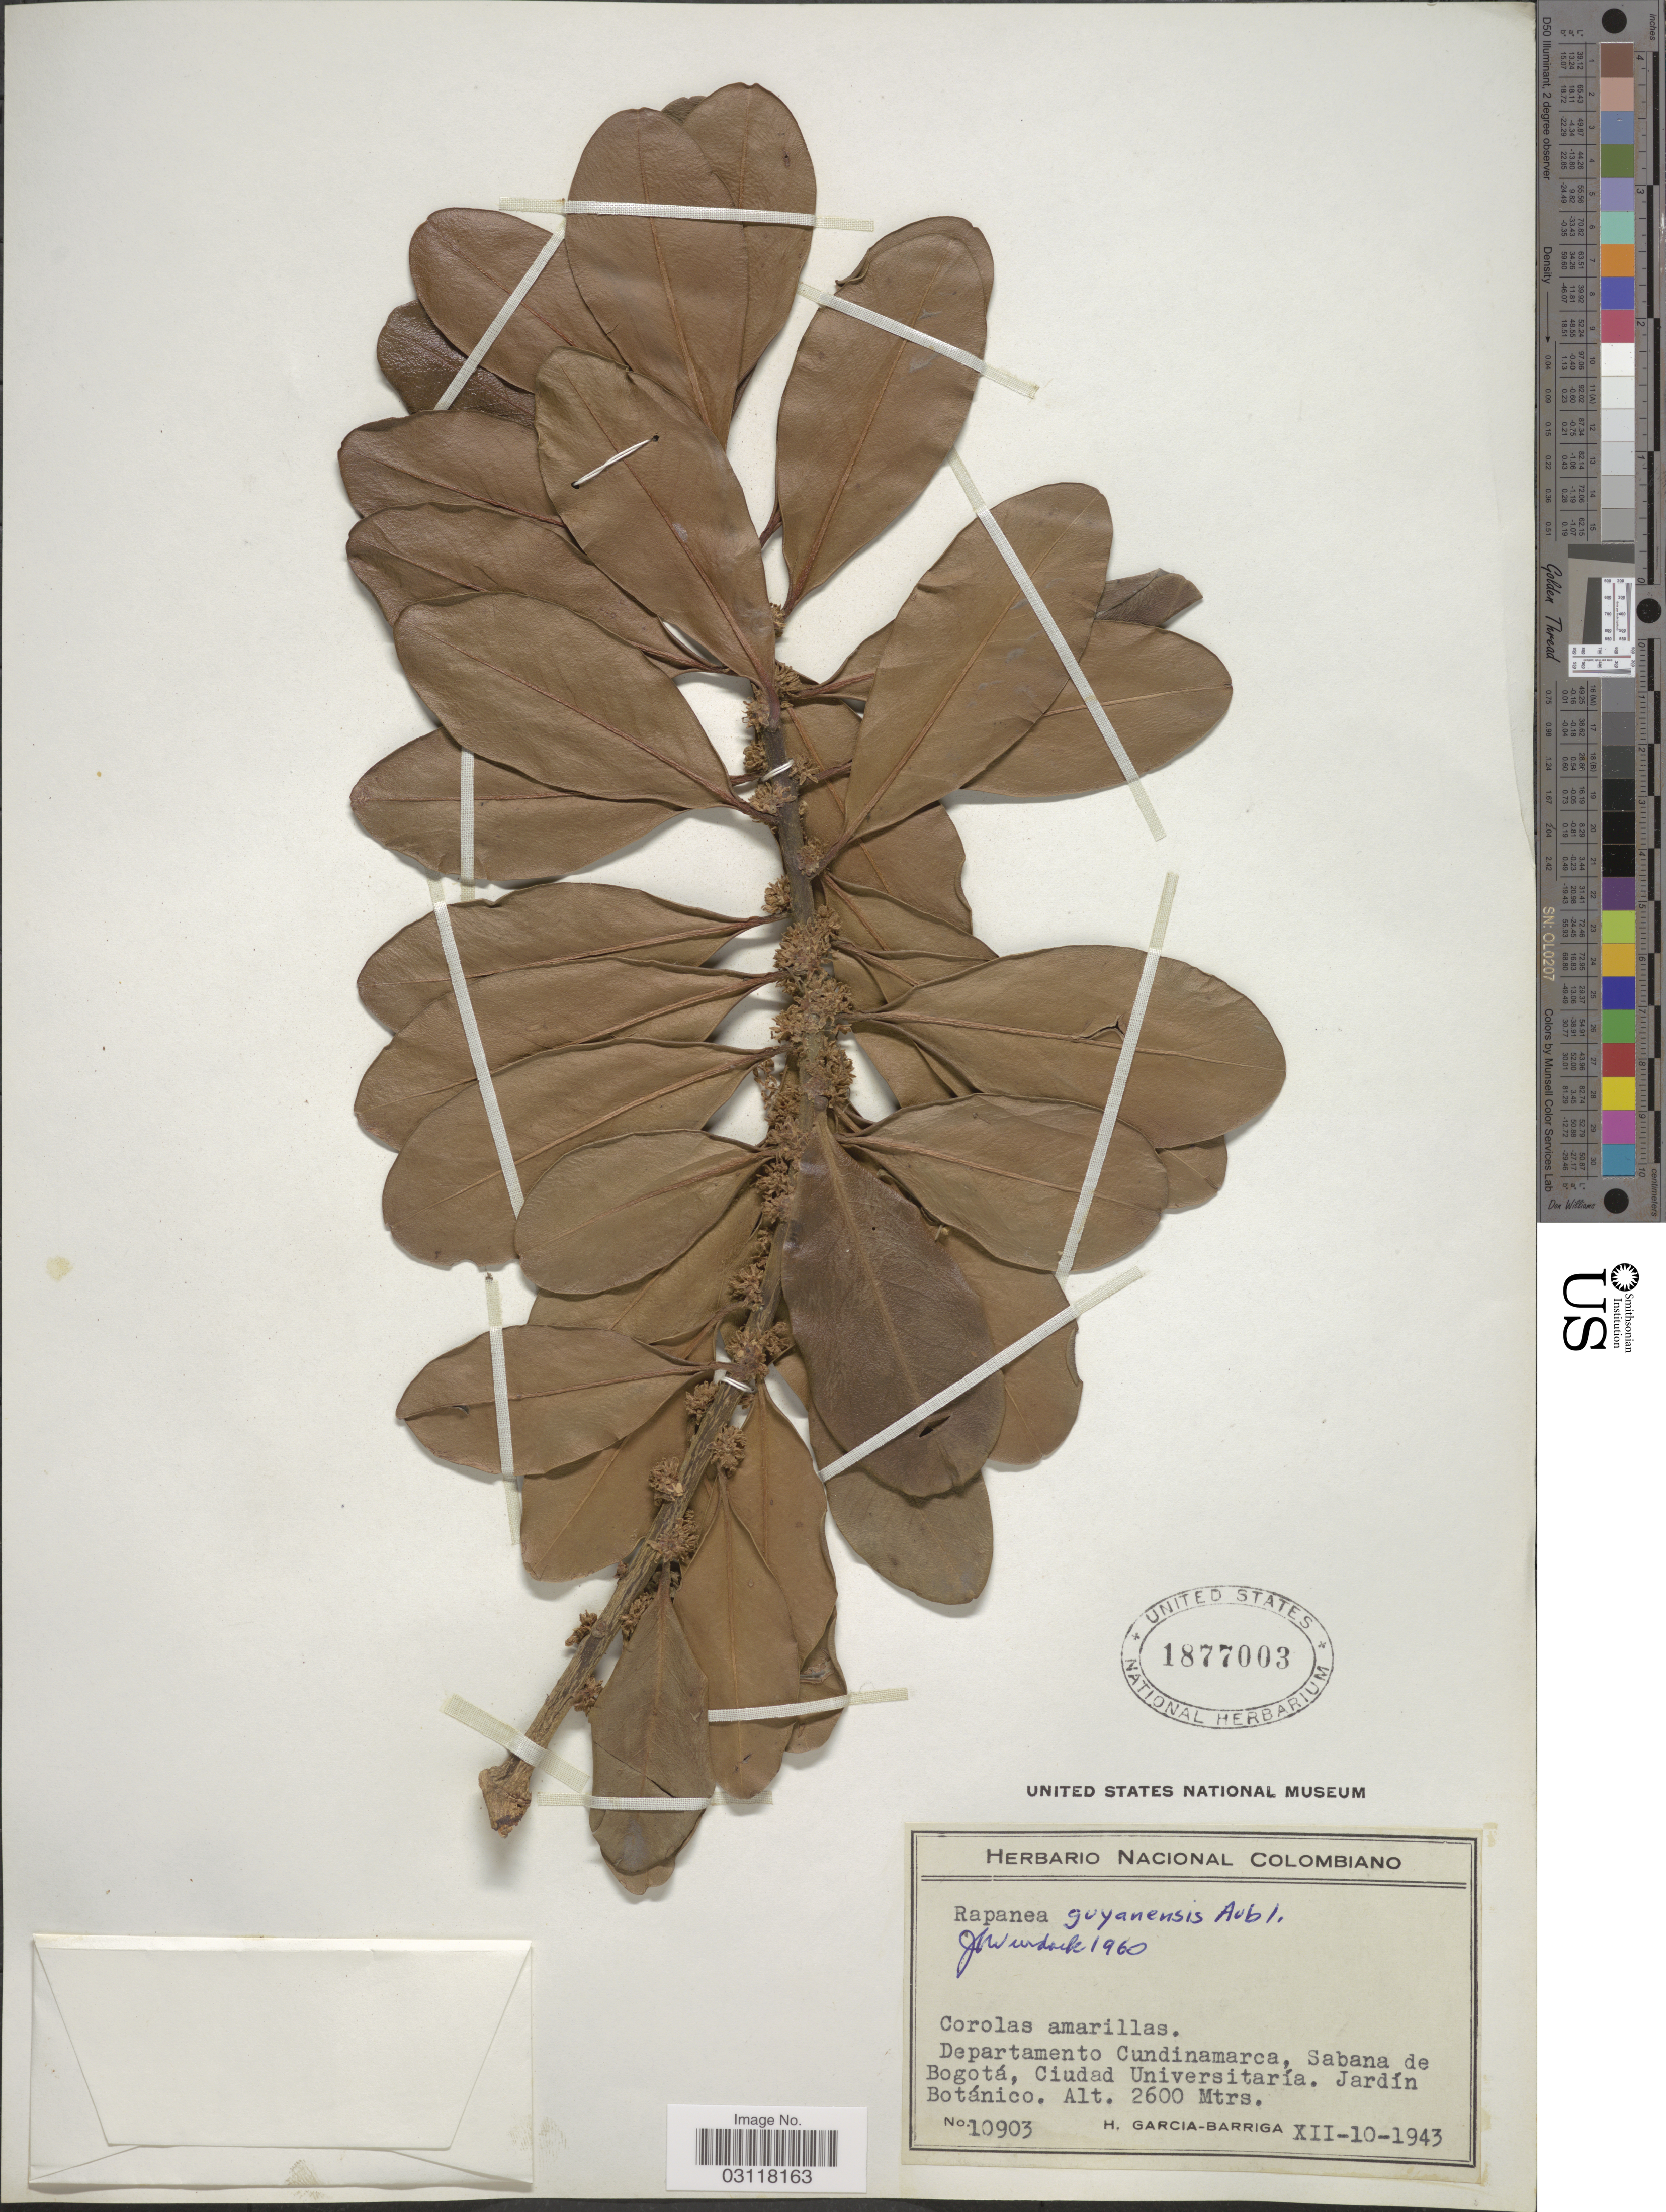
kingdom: Plantae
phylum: Tracheophyta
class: Magnoliopsida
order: Ericales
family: Primulaceae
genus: Rapanea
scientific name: Rapanea guianensis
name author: Aubl.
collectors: H. García Barriga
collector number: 10903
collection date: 1943-12-10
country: Colombia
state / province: Cundinamarca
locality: Departamento Cundinamarca, Sabana de Bogotá, Ciudad Universitaría. Jardín Botánico.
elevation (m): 2600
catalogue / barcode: US 1877003